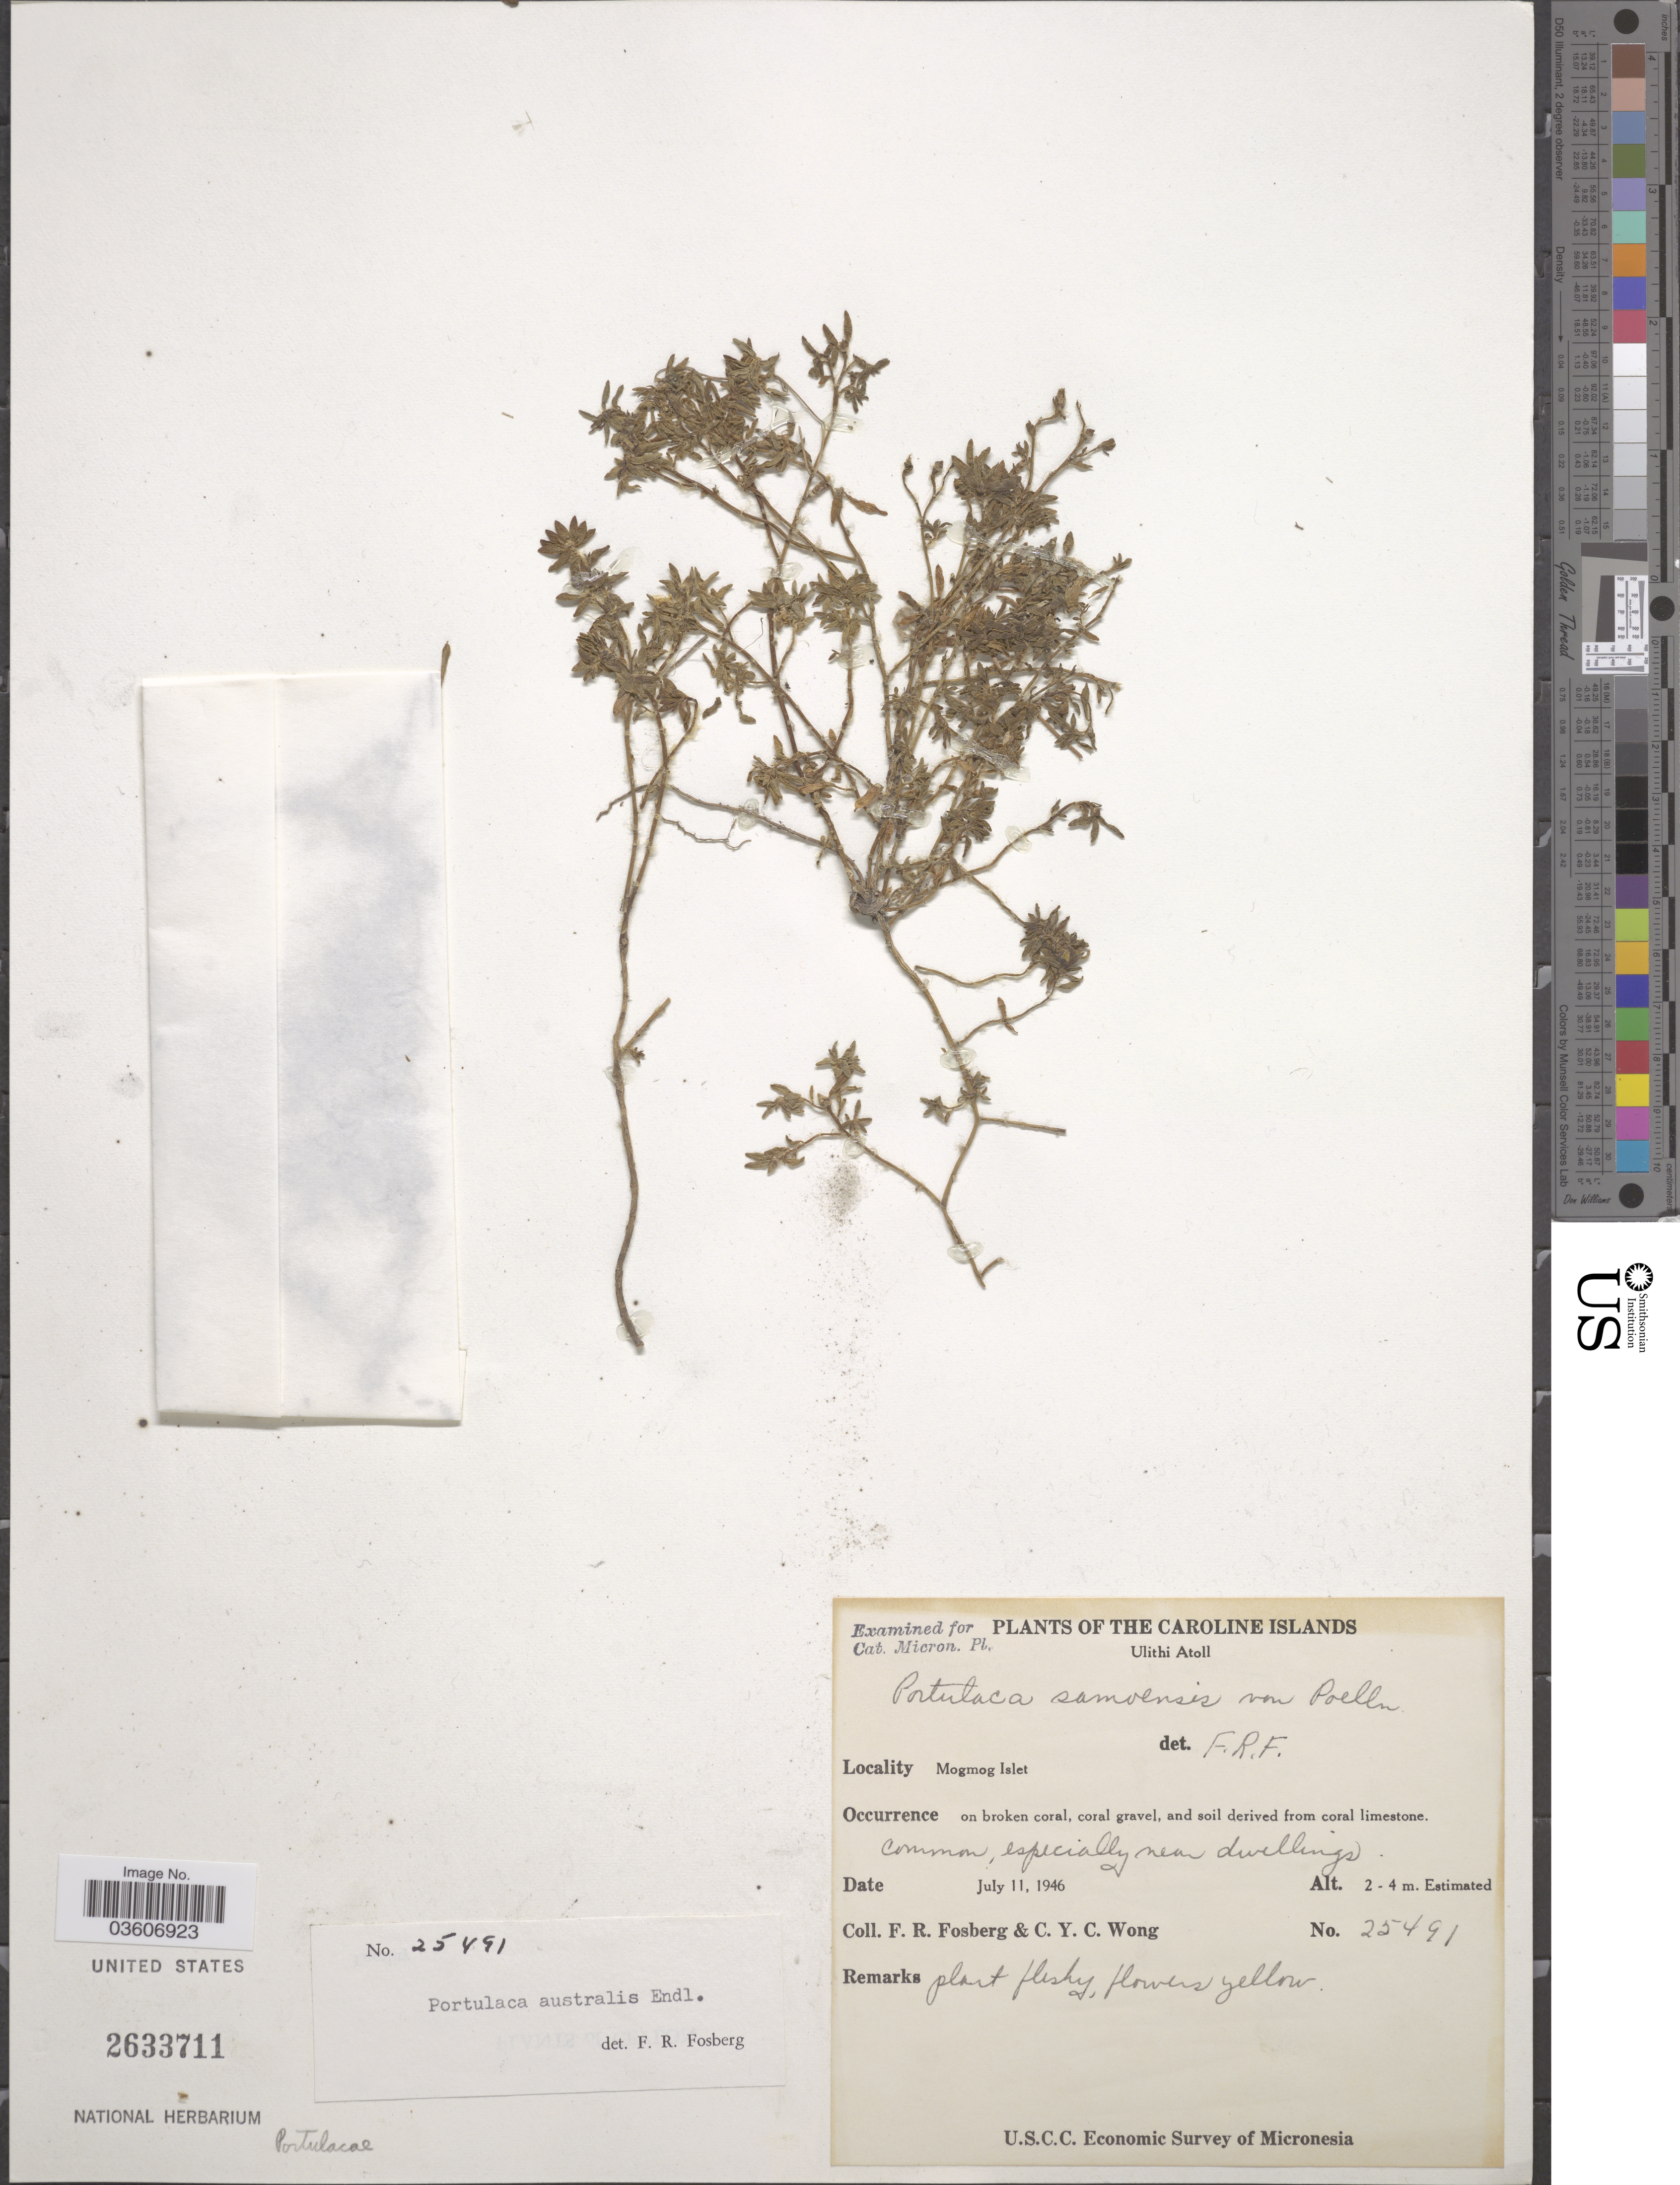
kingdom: Plantae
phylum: Tracheophyta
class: Magnoliopsida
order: Caryophyllales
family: Portulacaceae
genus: Portulaca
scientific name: Portulaca australis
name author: Endl.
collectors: F. R. Fosberg & C. Y. C. Wong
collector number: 25491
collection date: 1946-07-11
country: Micronesia, Federated States of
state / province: Yap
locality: The Caroline Islands. Ulithi Atoll. Mogmog Islet.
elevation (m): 2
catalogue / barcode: US 2633711